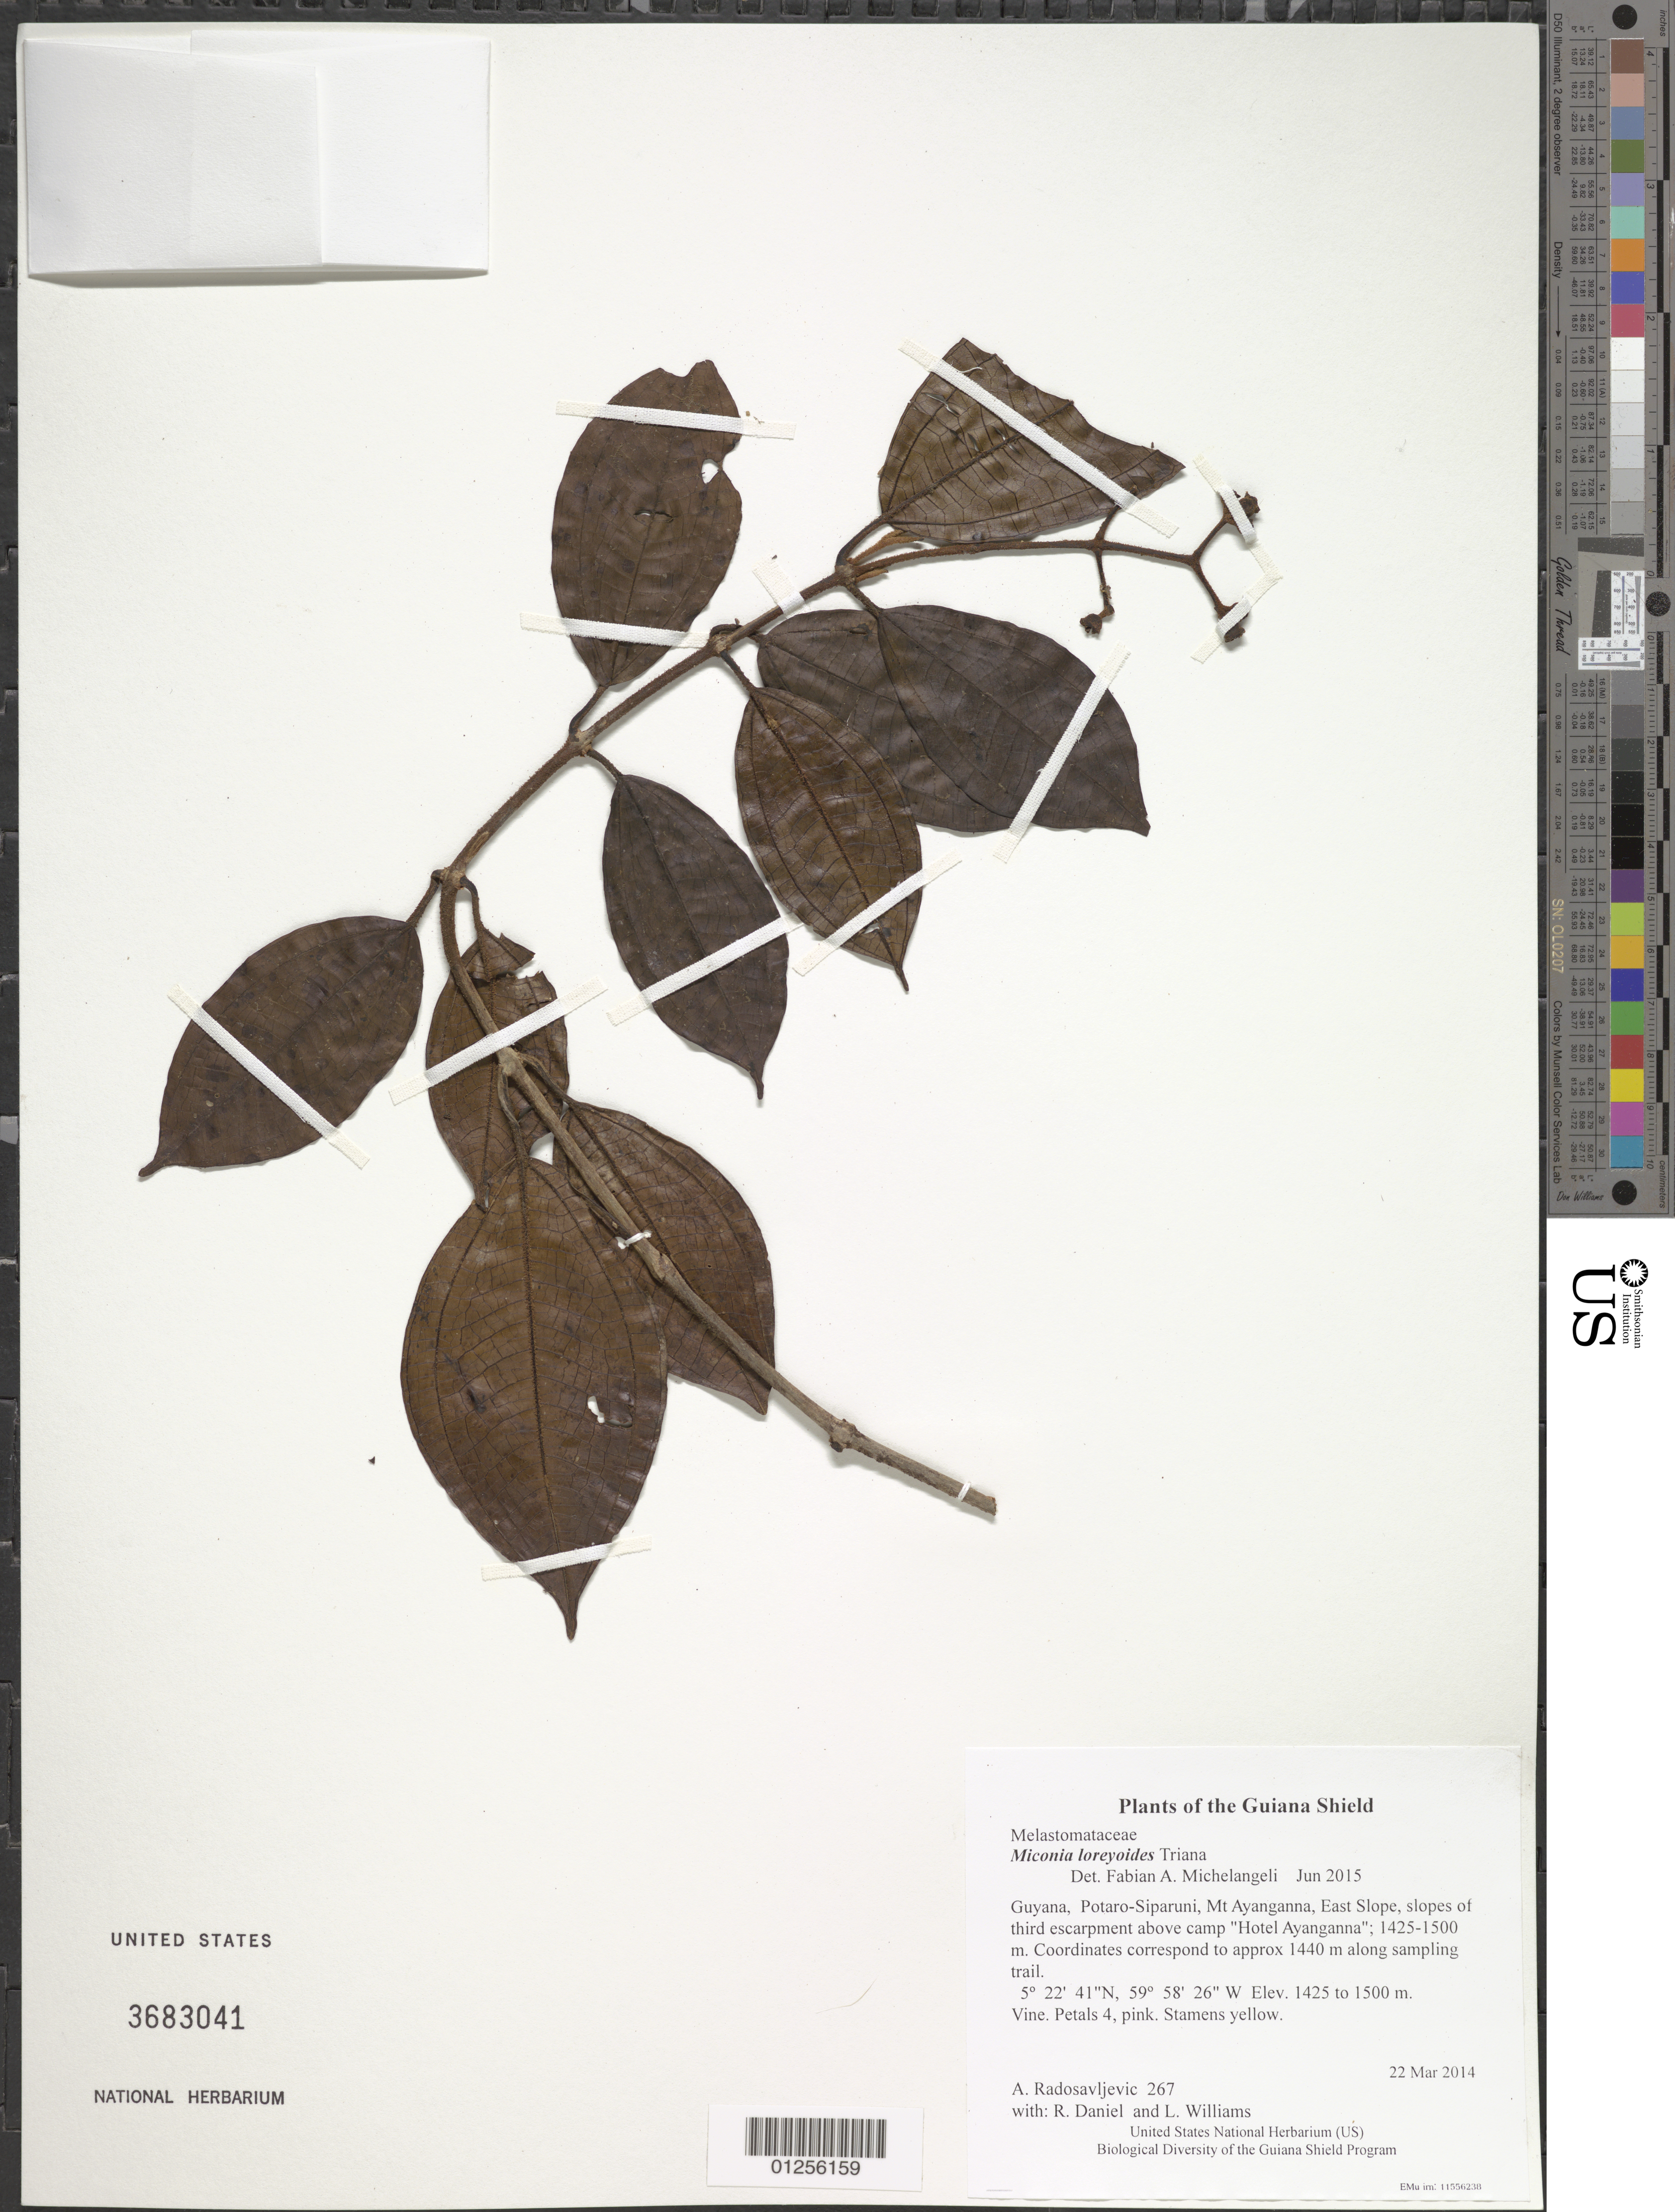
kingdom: Plantae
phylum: Tracheophyta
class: Magnoliopsida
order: Myrtales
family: Melastomataceae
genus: Miconia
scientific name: Miconia loreyoides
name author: Triana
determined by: Michelangeli, F. A.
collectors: A. Radosavljevic, R. Daniel & L. Williams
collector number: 267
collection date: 2014-03-22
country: Guyana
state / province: Potaro-Siparuni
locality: Mt Ayanganna, East Slope, slopes of third escarpment above camp "Hotel Ayanganna"; 1425-1500 m. Coordinates correspond to approx 1440 m along sampling trail.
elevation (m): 1425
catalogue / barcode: US 3683041